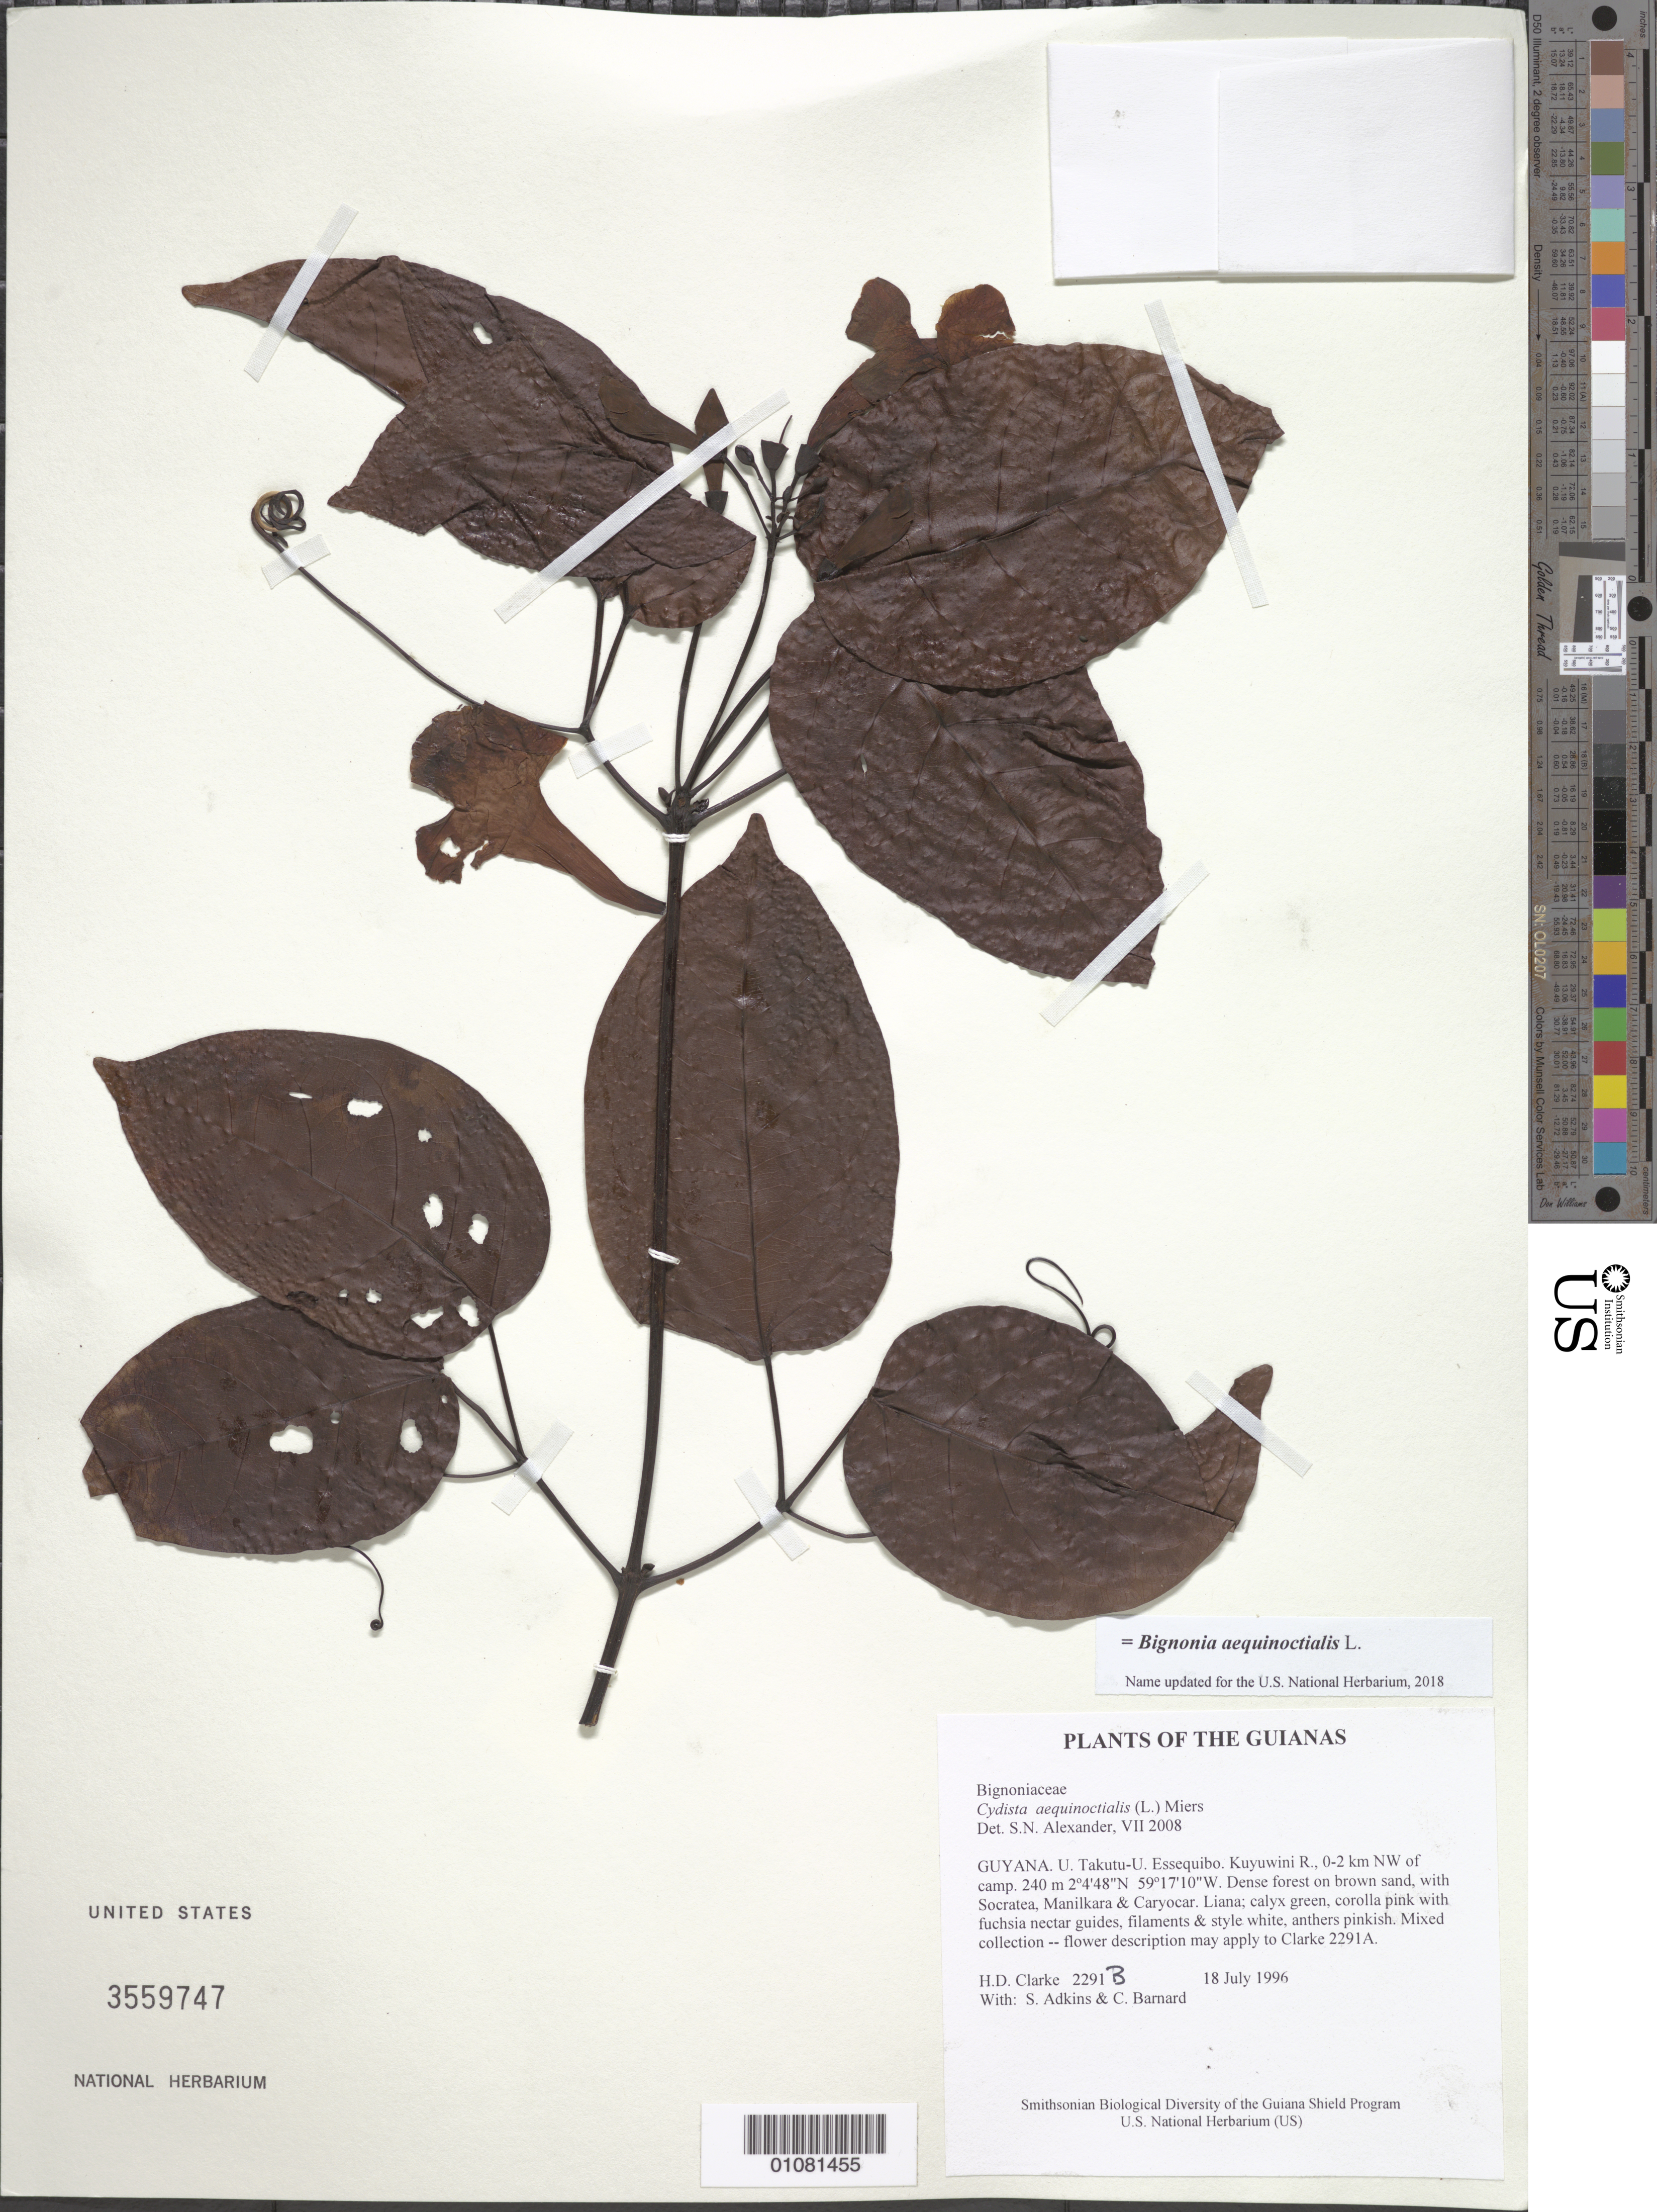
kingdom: Plantae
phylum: Tracheophyta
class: Magnoliopsida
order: Lamiales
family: Bignoniaceae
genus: Bignonia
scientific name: Bignonia aequinoctialis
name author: L.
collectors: H. D. Clarke, S. Adkins & C. Bernard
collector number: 2291 B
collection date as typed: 18 July 1996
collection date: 1996-07-18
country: Guyana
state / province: U. Takutu-U. Essequibo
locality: Kuyuwini R., 0-2 km NW of camp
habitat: Dense forest on brown sand, with Socratea, Manilkara & Caryocar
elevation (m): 240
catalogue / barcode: US 3559747